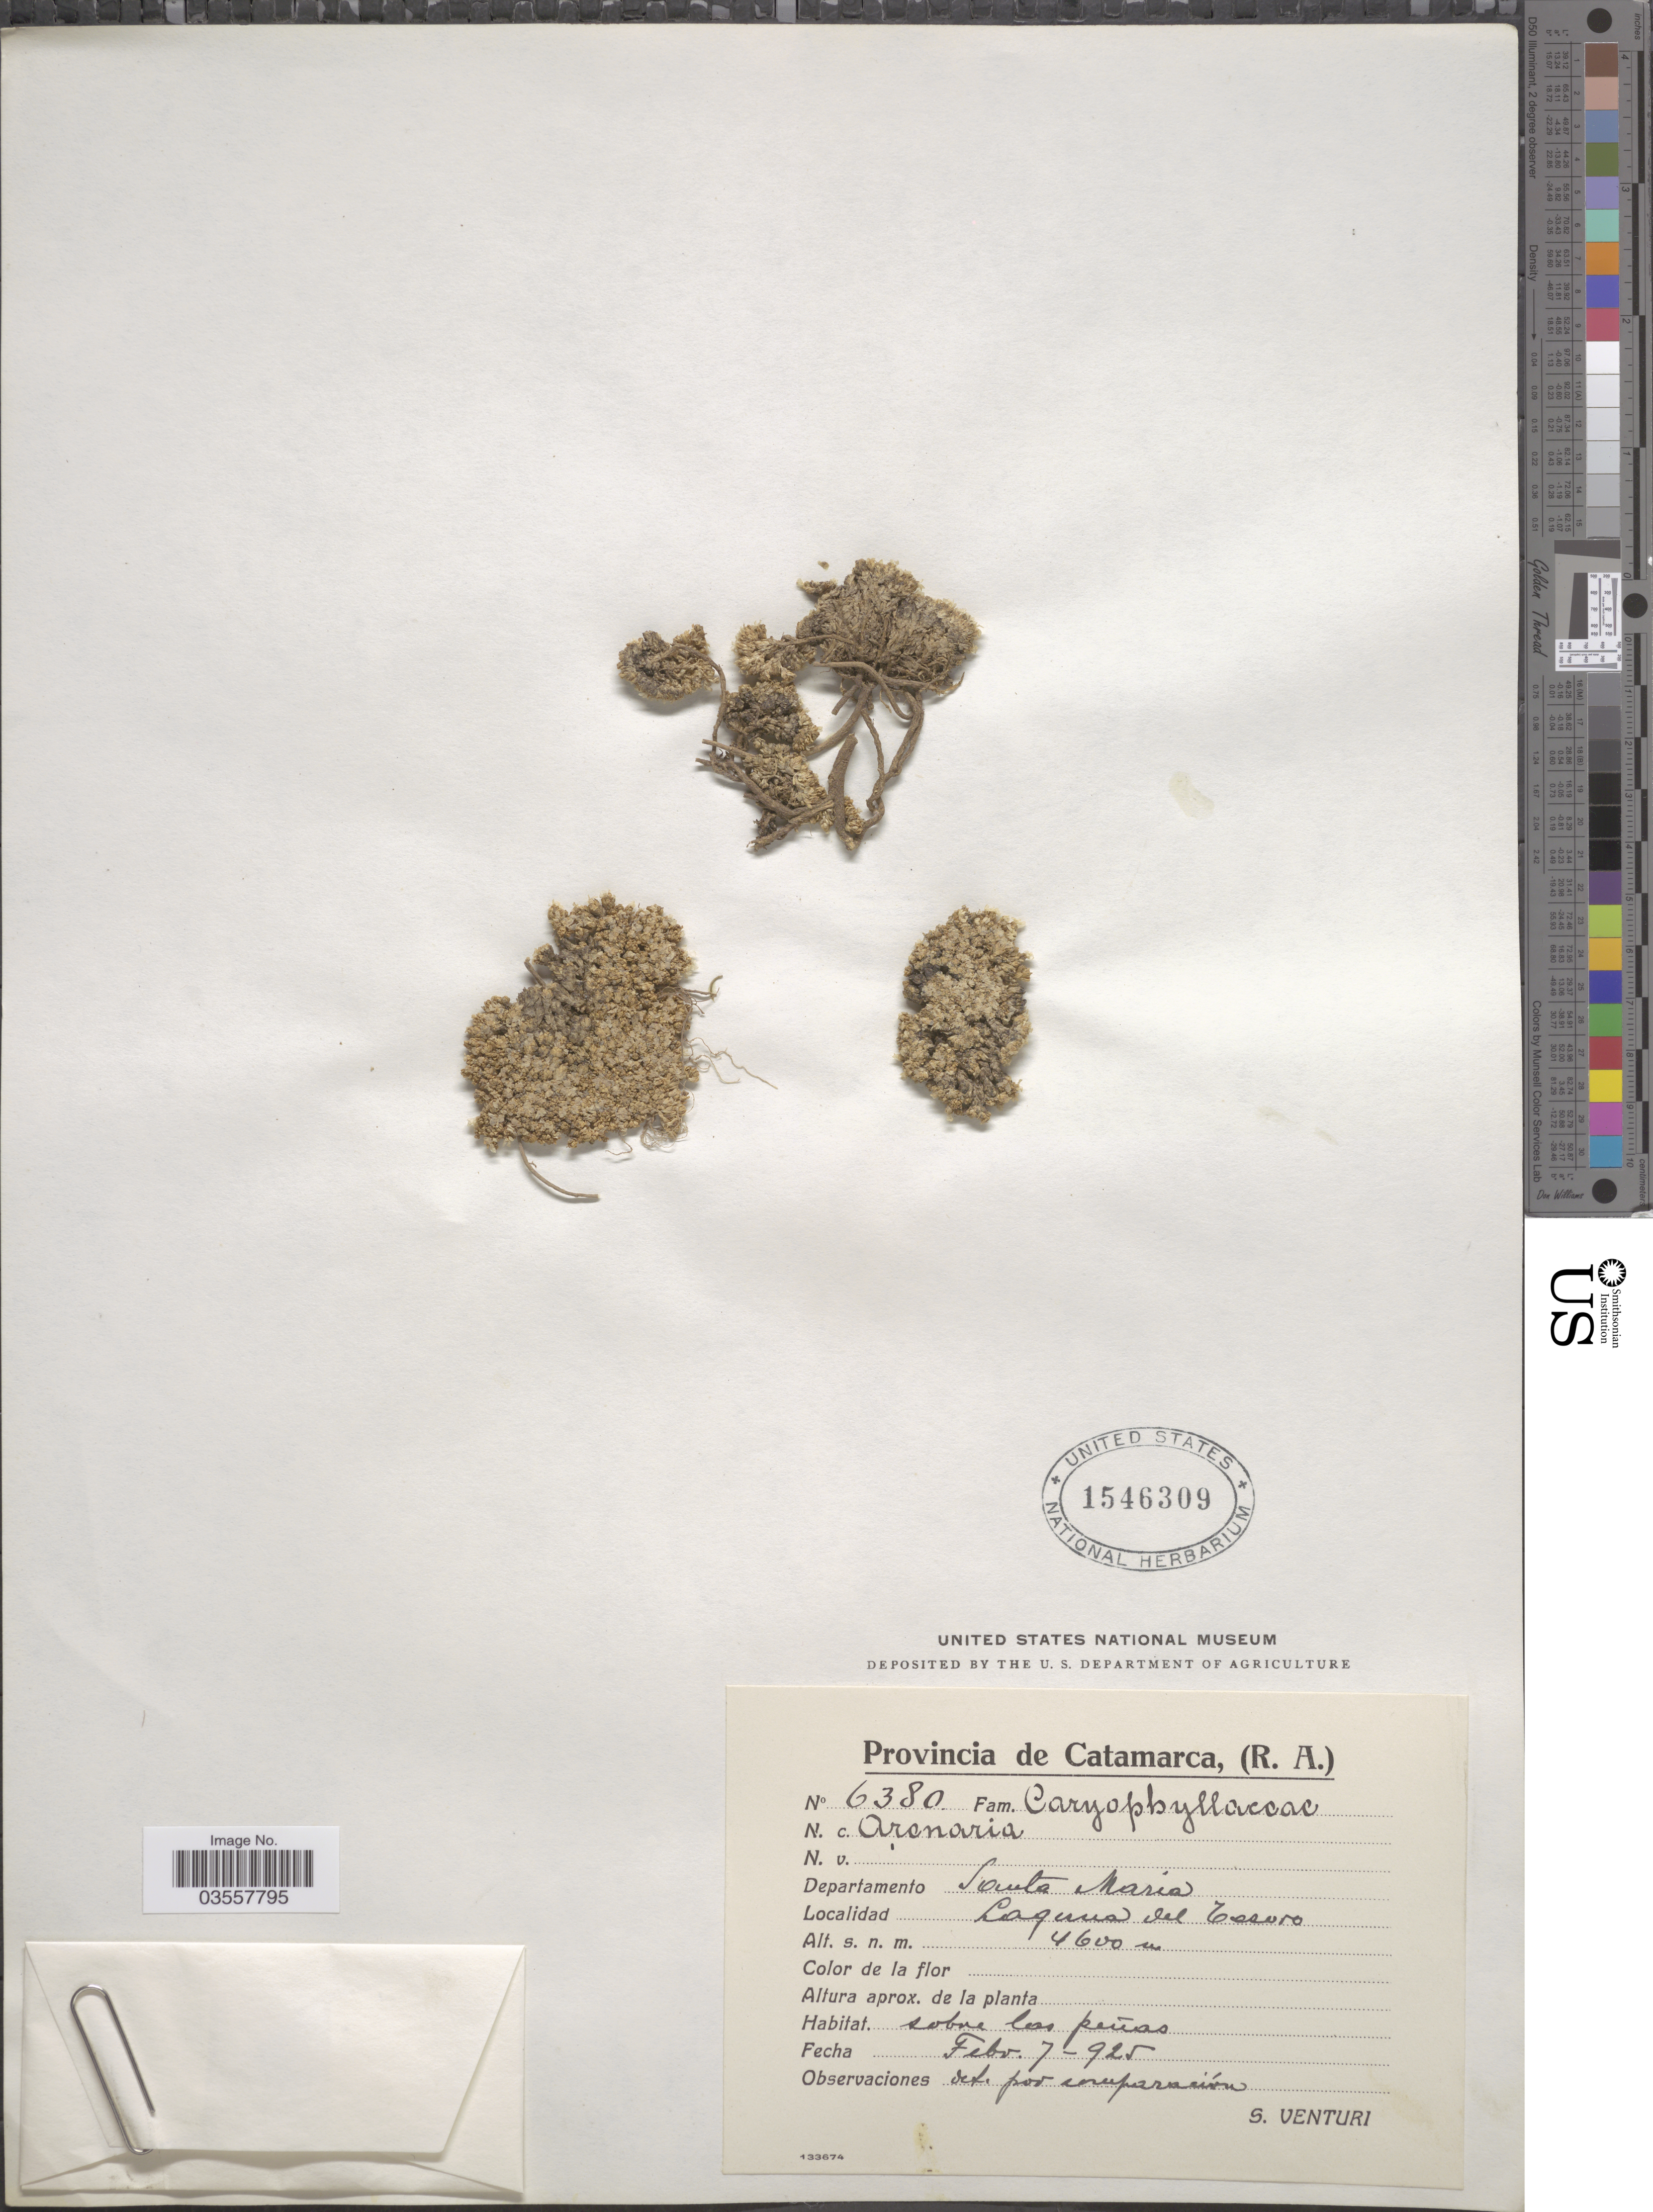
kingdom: Plantae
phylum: Tracheophyta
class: Magnoliopsida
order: Caryophyllales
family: Caryophyllaceae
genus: Arenaria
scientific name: Arenaria sp.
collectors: S. Venturi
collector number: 6380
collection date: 1925-02-07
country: Argentina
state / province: Catamarca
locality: Departamento Santa Maria. Laguna del Tesoro.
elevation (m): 4600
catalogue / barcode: US 1546309